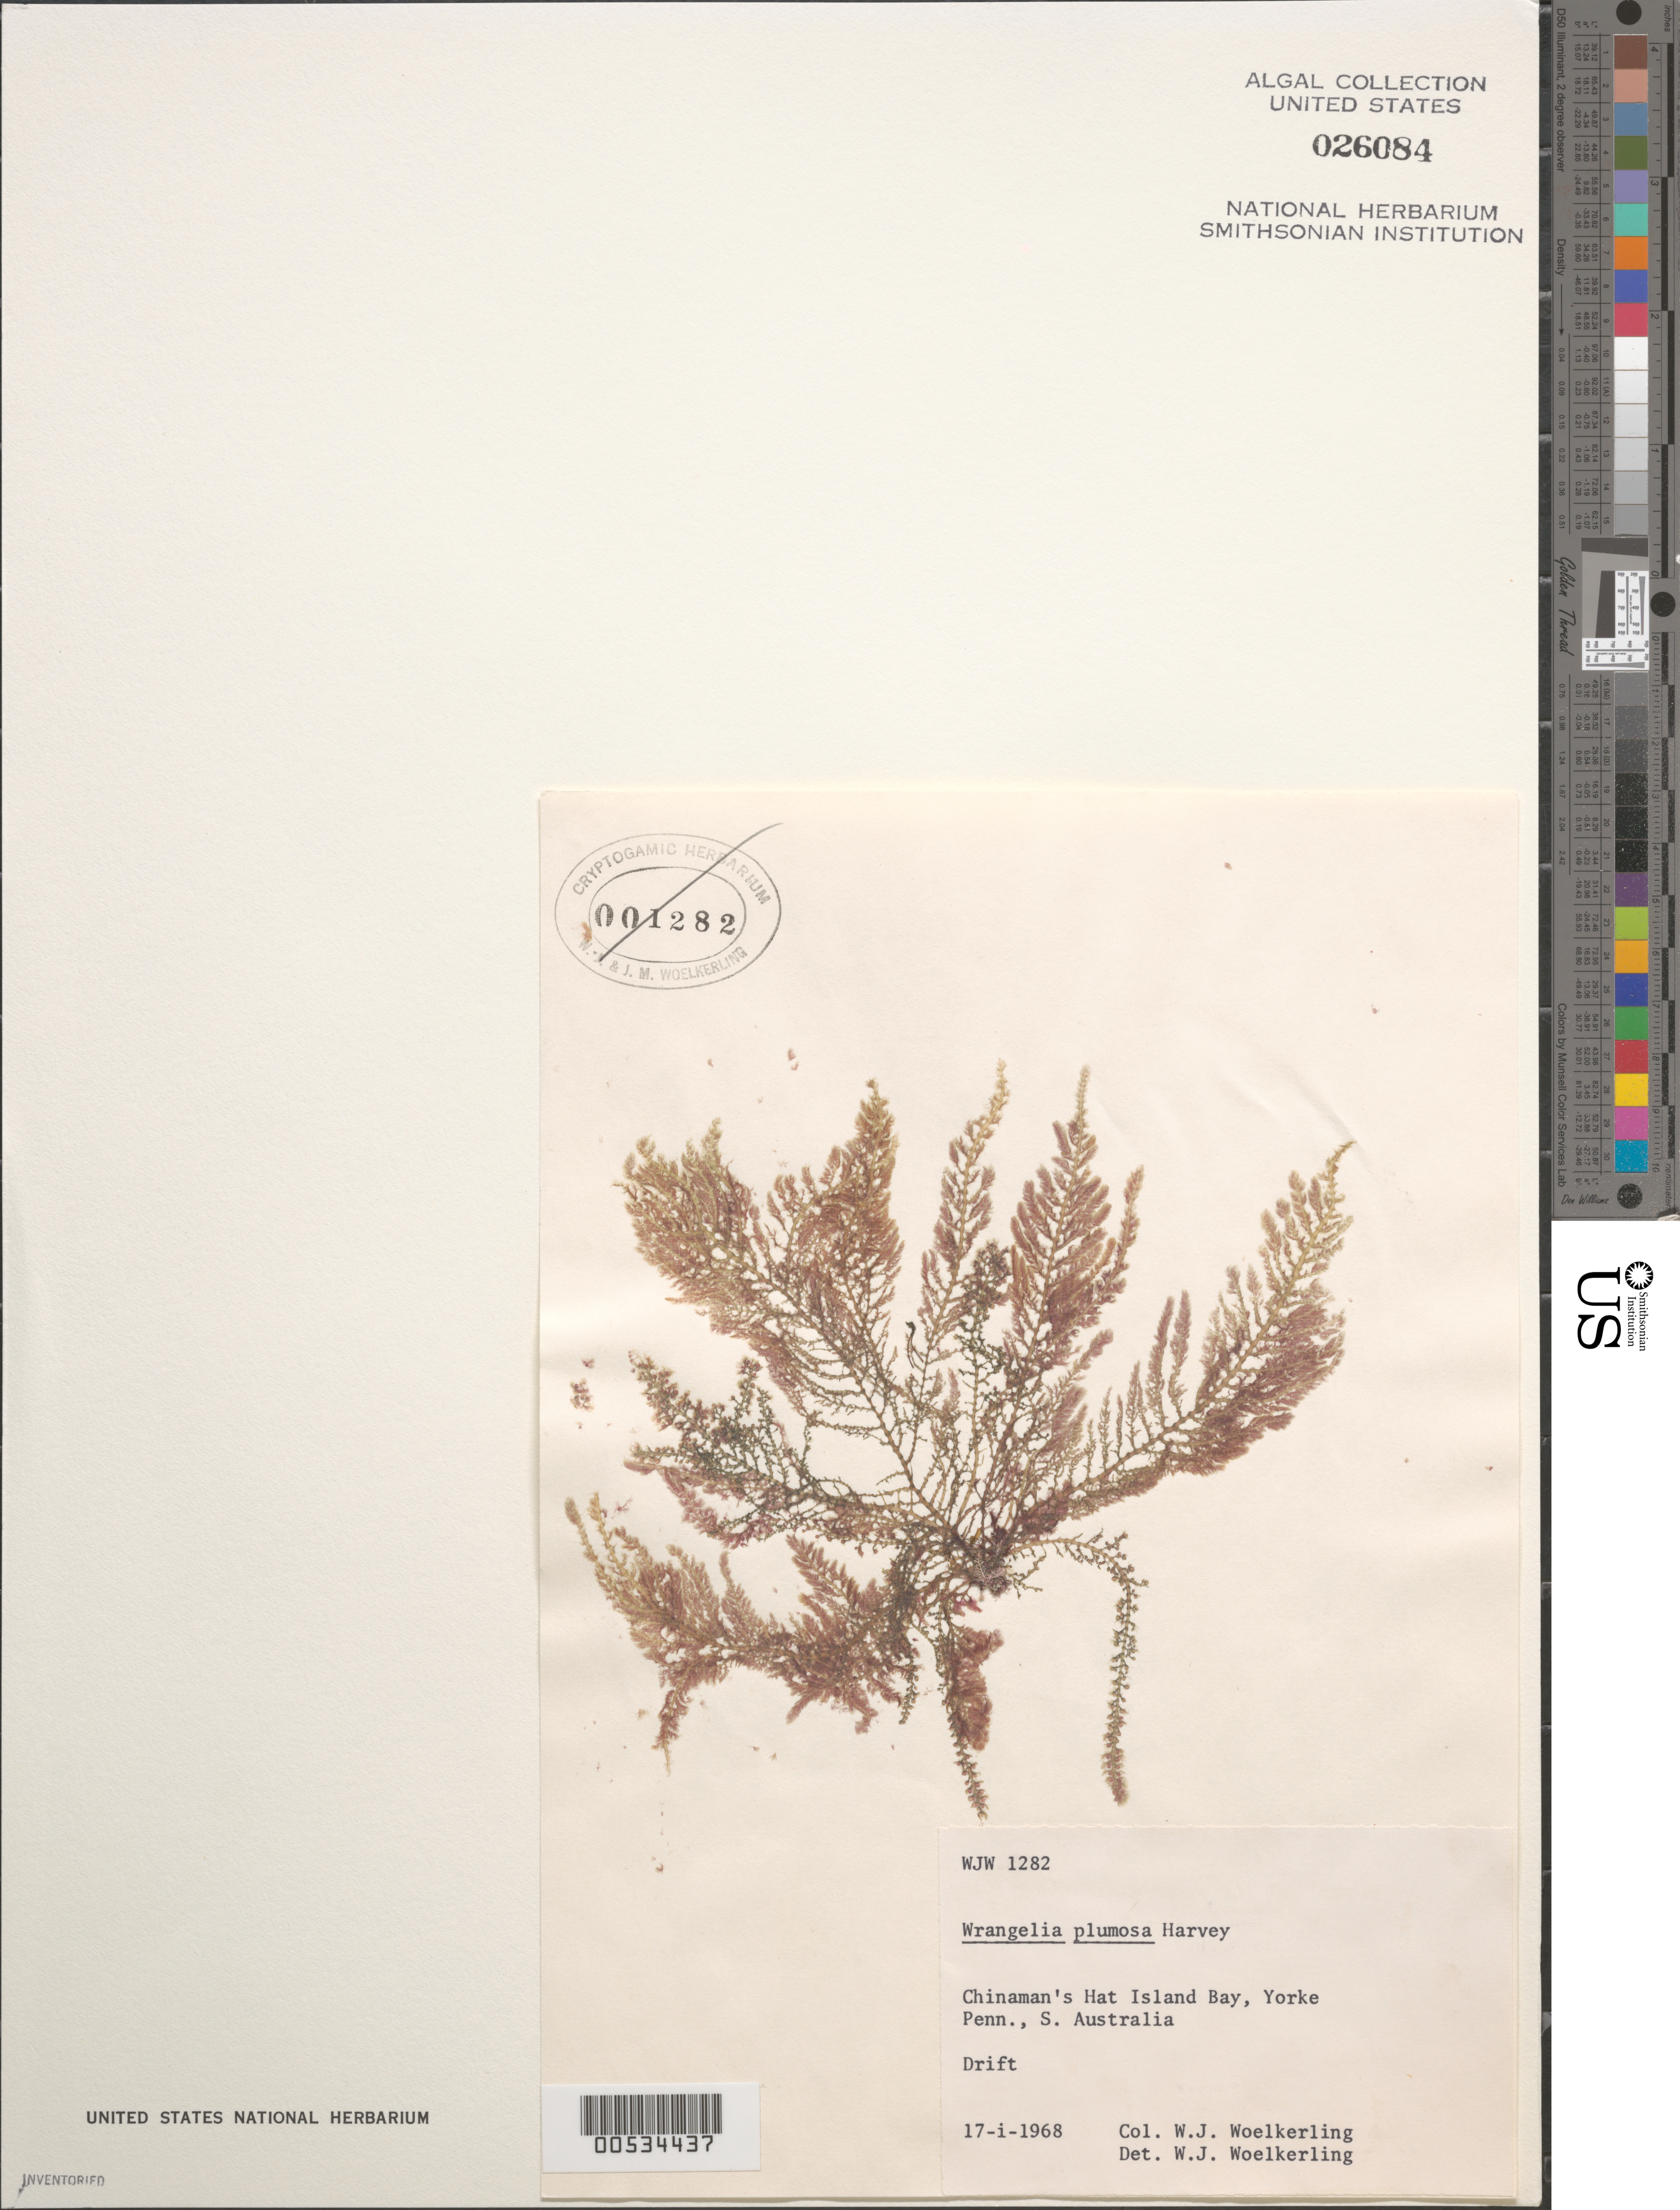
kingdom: Plantae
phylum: Rhodophyta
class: Florideophyceae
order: Ceramiales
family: Wrangeliaceae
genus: Wrangelia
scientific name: Wrangelia plumosa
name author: Harv.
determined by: Woelkerling, W. J.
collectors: W. Woelkerling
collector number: WJW 1282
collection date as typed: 17 Jan 1968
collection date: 1968-01-17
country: Australia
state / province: South Australia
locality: Chinaman's Hat Island Bay, Yorke Peninsula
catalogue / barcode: US 26084